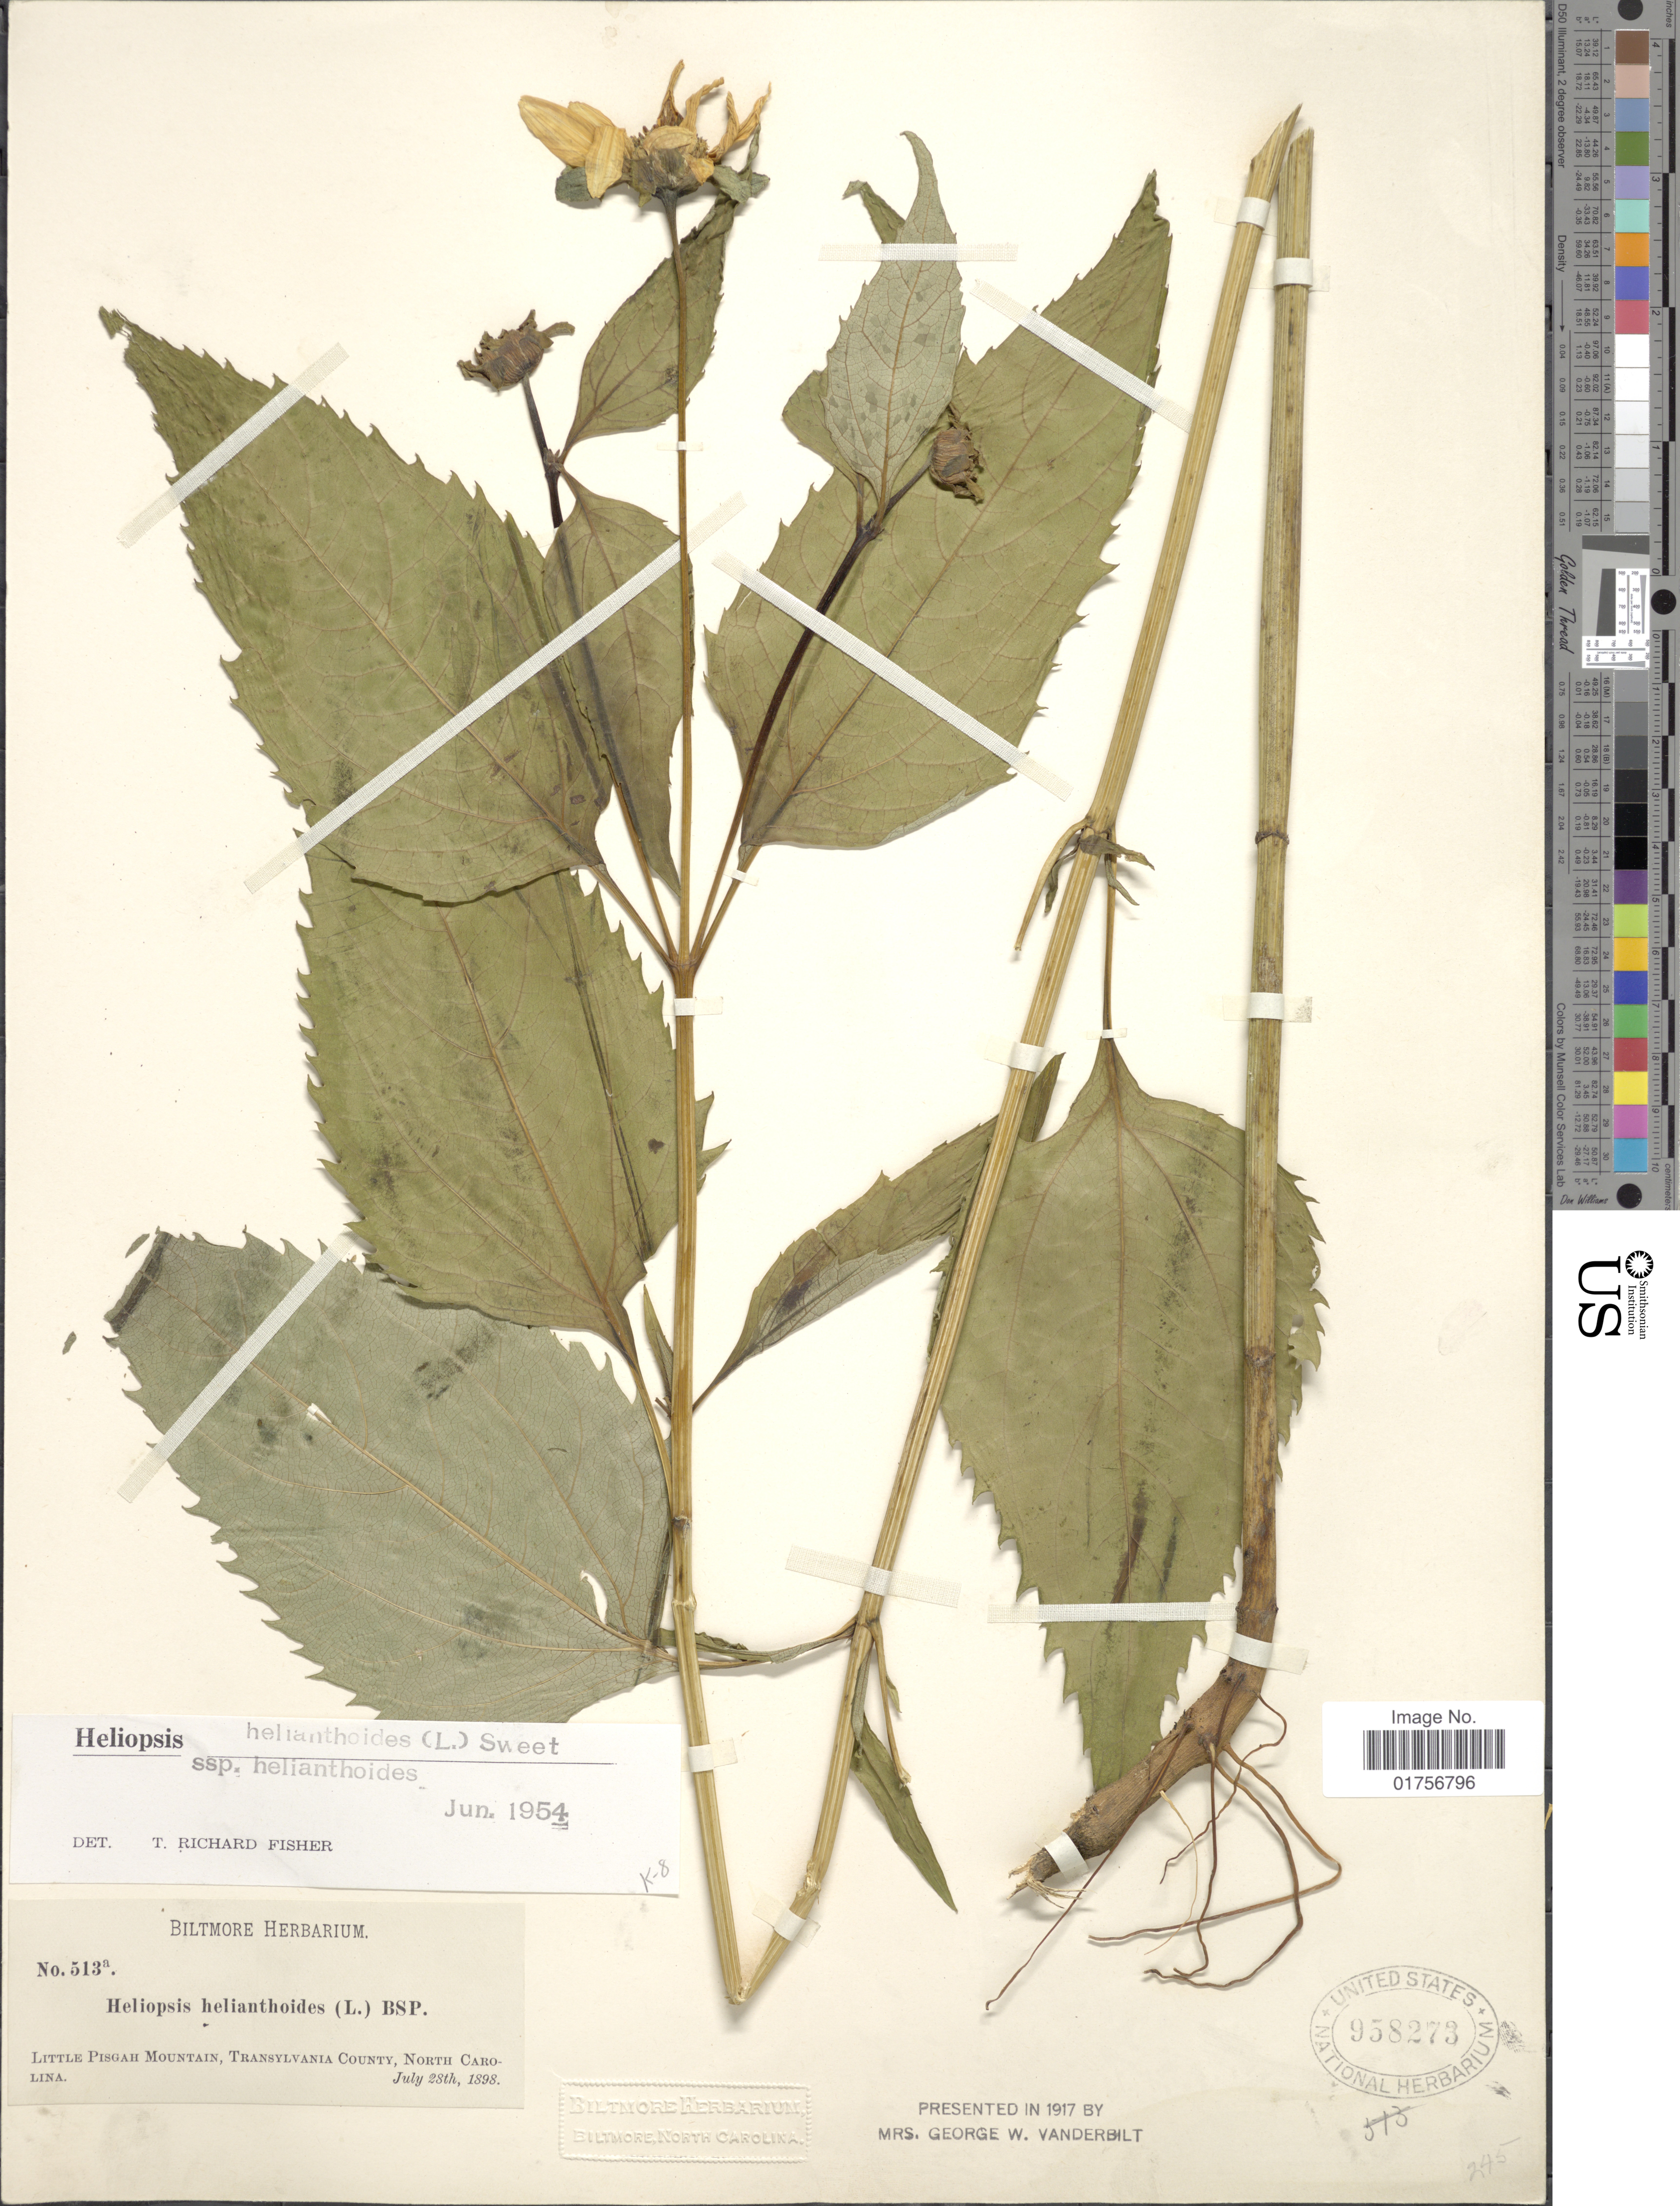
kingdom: Plantae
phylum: Tracheophyta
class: Magnoliopsida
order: Asterales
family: Asteraceae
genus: Heliopsis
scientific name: Heliopsis helianthoides subsp. helianthoides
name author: (L.) Sweet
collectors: ex herb. Biltmore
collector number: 513a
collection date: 1898-07-23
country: United States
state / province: North Carolina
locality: Little Pisgah Mountain, Transylvania County, North Carolina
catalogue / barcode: US 958273